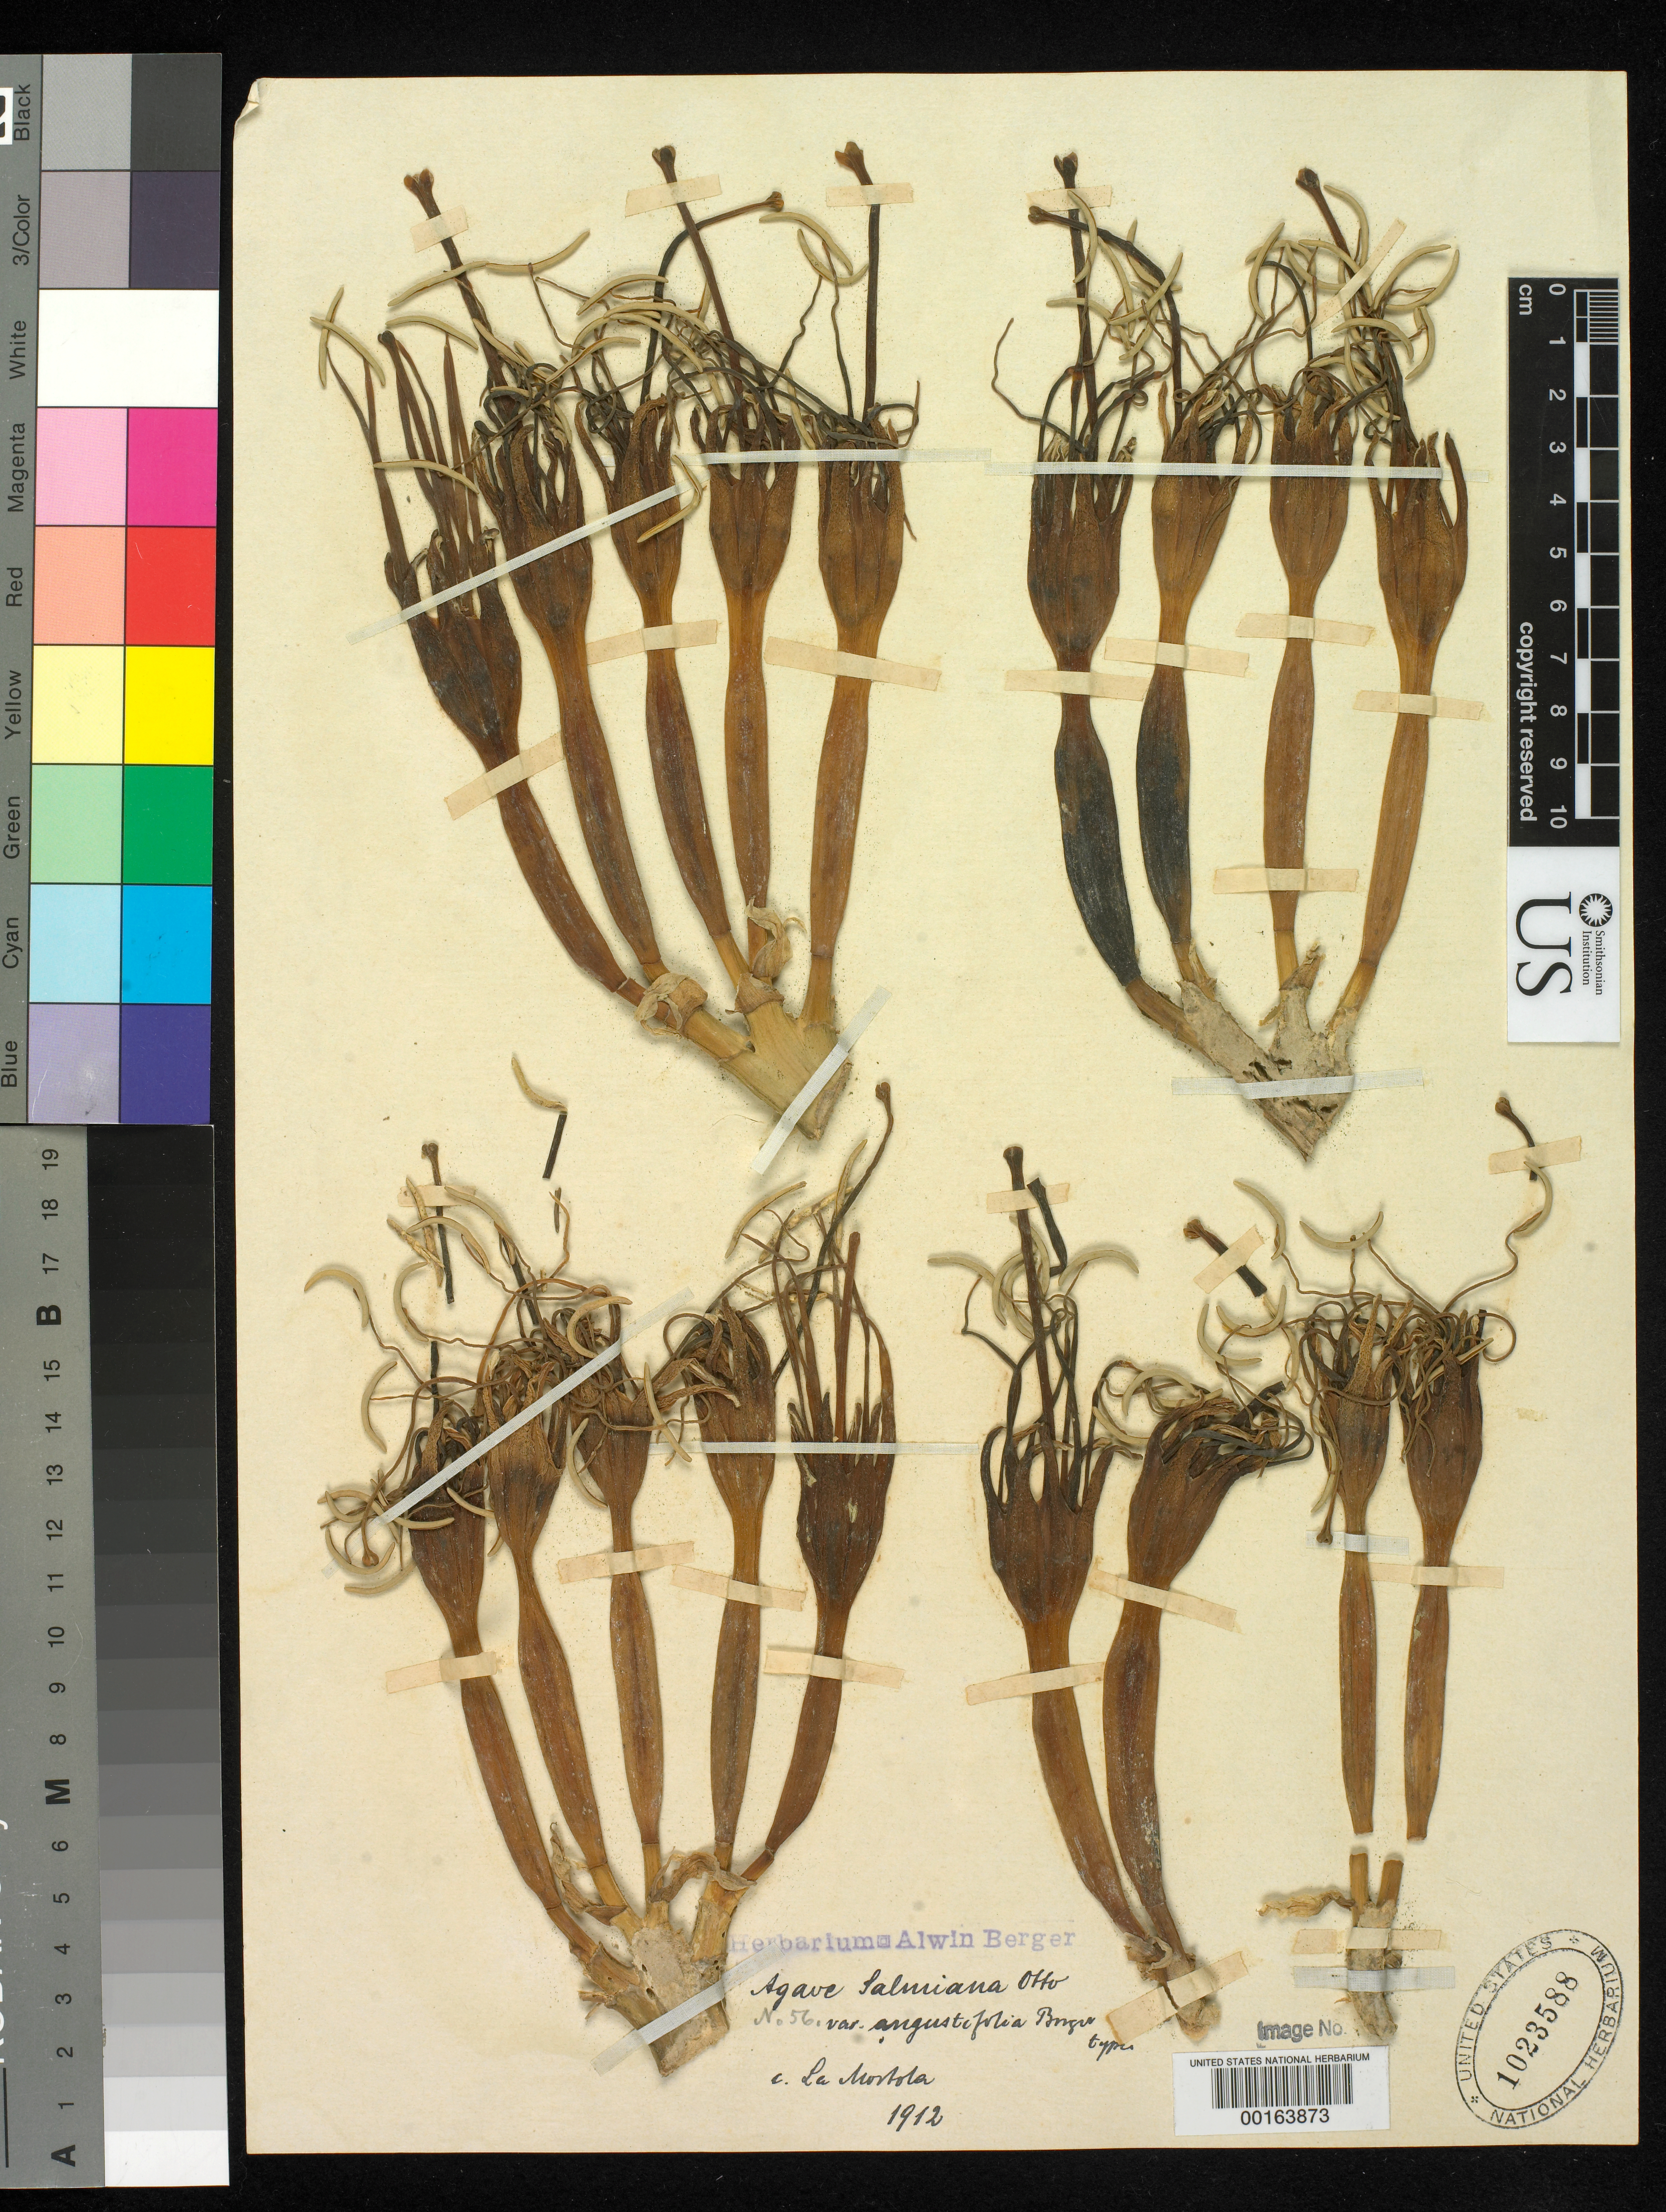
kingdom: Plantae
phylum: Tracheophyta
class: Liliopsida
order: Asparagales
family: Asparagaceae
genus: Agave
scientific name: Agave salmiana var. angustifolia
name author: A. Berger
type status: Syntype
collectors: A. Berger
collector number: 56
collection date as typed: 1912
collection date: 1912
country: Mexico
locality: Cultivated at La Mortola, Italy.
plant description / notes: No specimens cited in protologue; several sheets at US annotated "type" (apparently by Berger), duplicates with collection date of 6 VIII 1909 cited by Gentry as type.; Specimen ex herbarium Alwin Berger.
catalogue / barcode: US 1023588